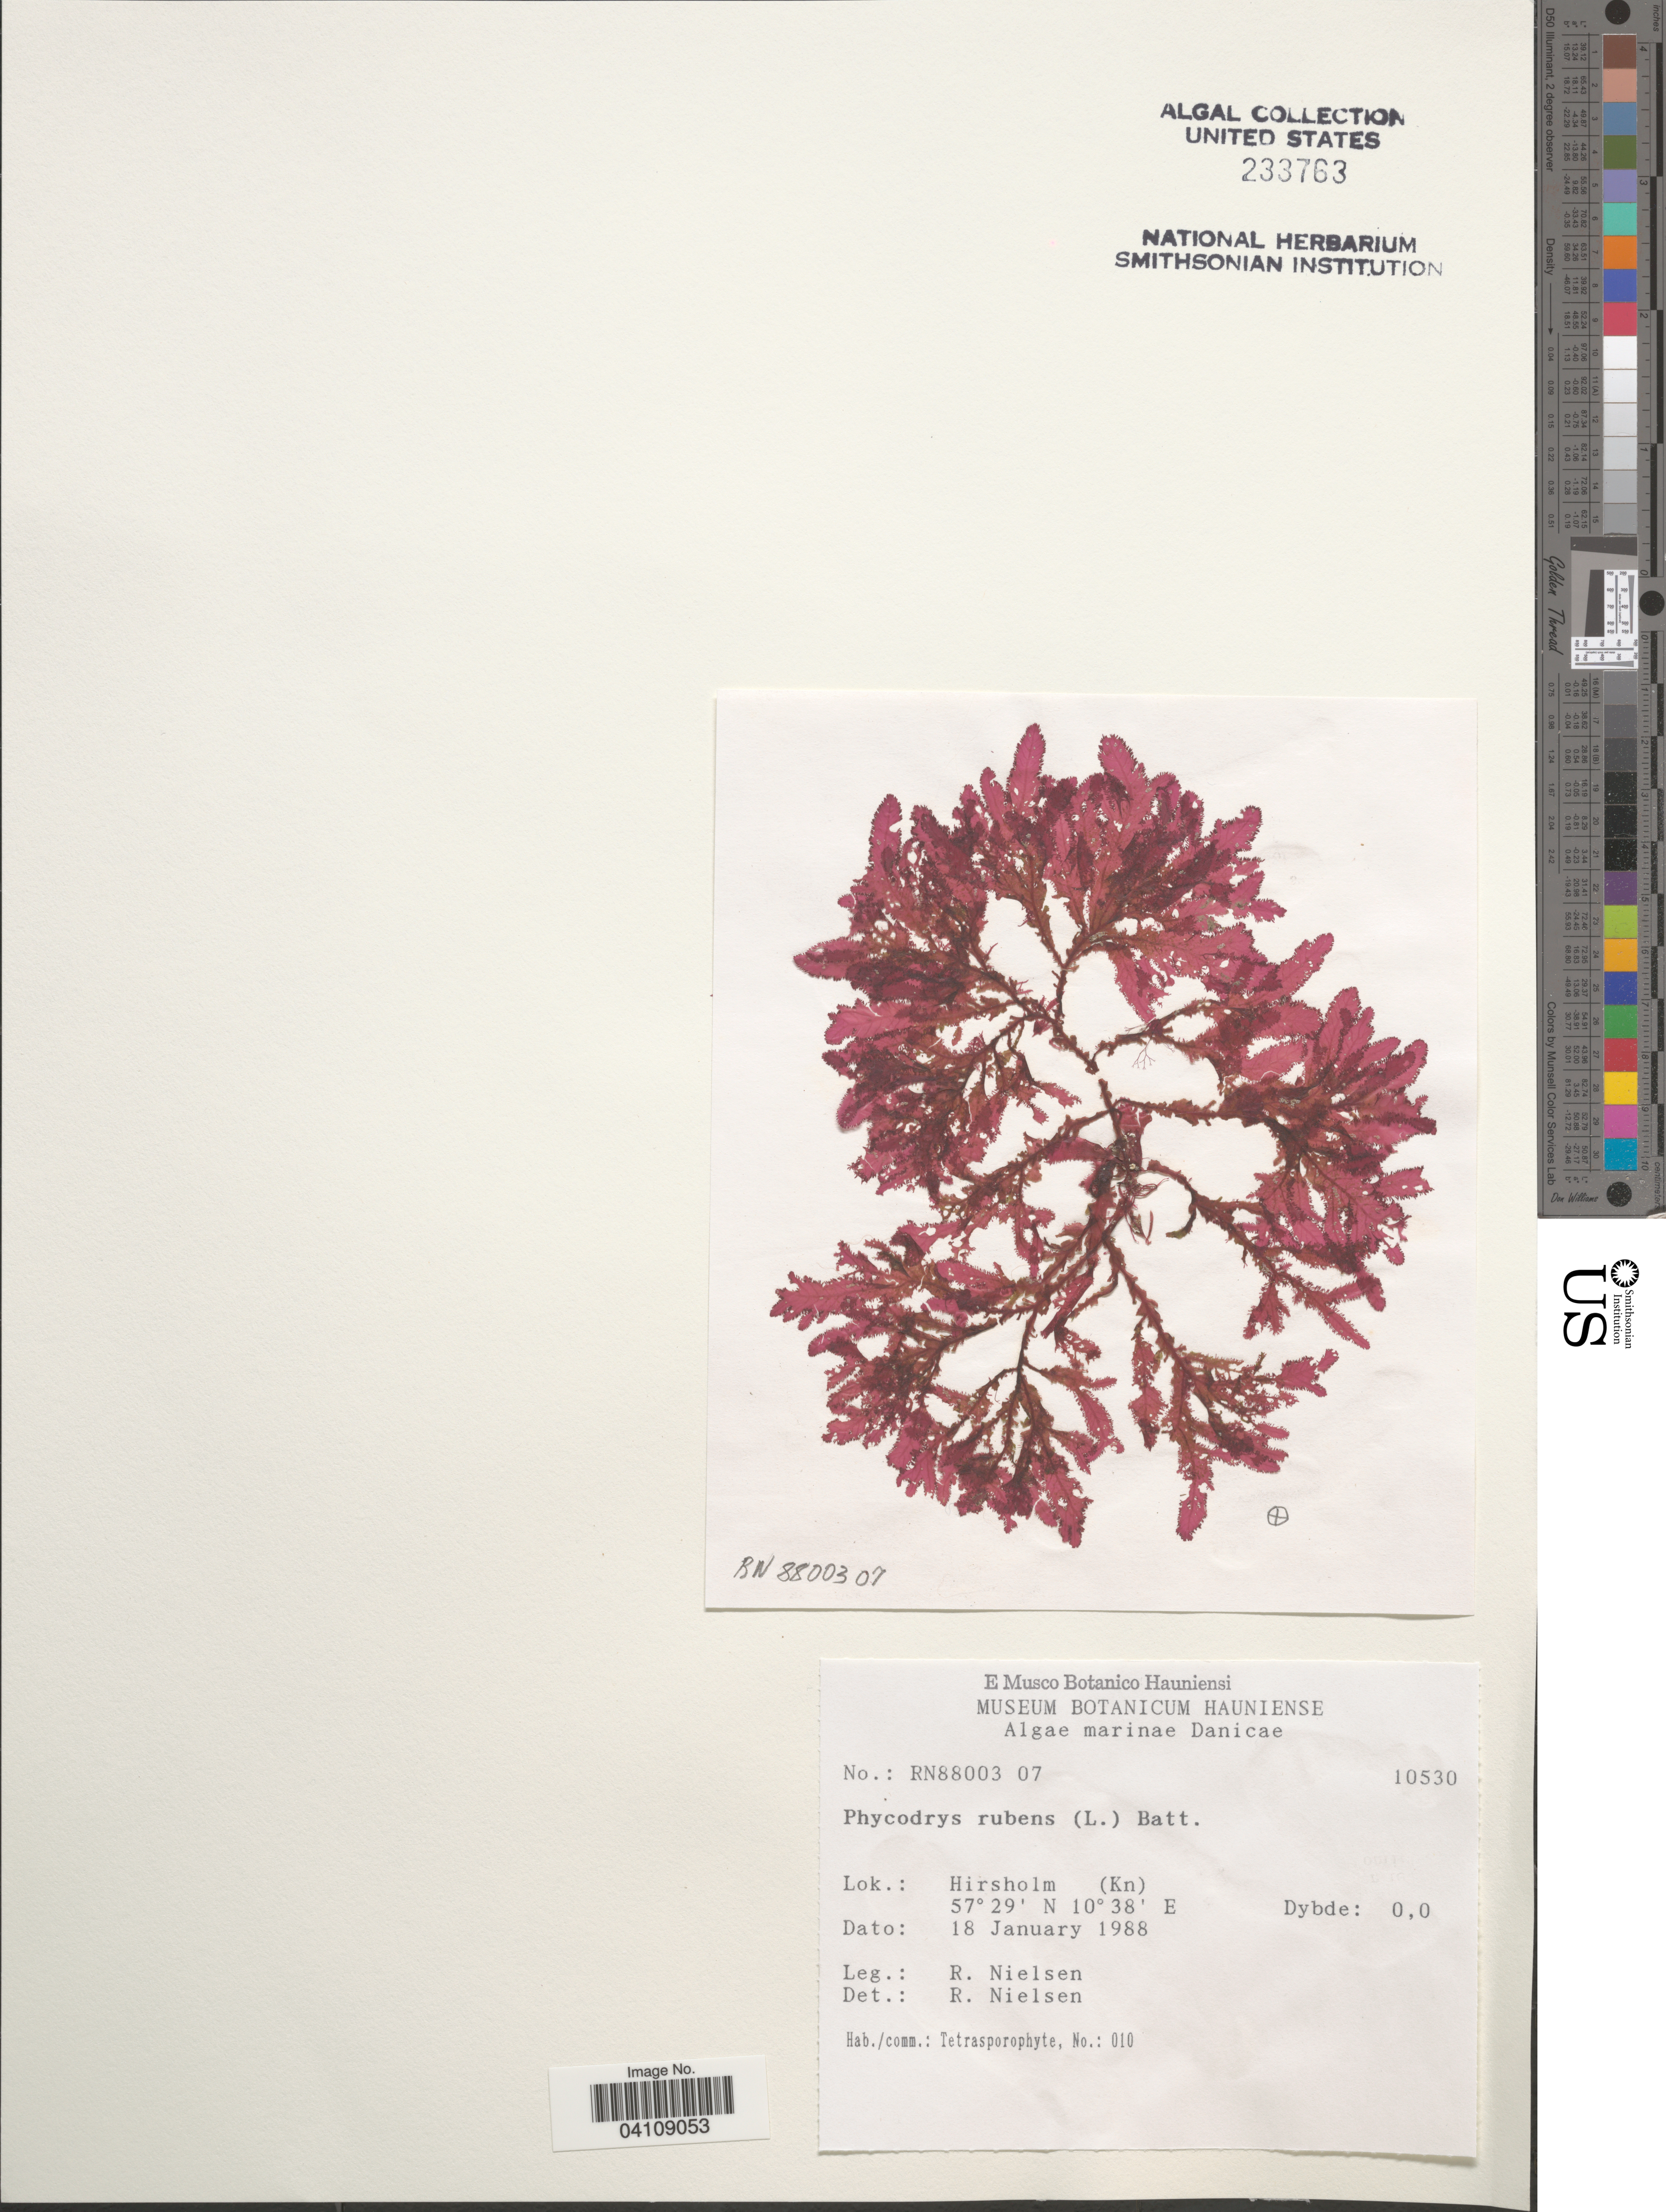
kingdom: Plantae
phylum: Rhodophyta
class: Florideophyceae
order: Ceramiales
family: Delesseriaceae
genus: Phycodrys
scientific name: Phycodrys rubens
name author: (L.) Batters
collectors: R. Nielsen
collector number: RN88003 07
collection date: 1988-01-18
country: Denmark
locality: Danicae. Hirsholm (Kn).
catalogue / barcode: US 233763